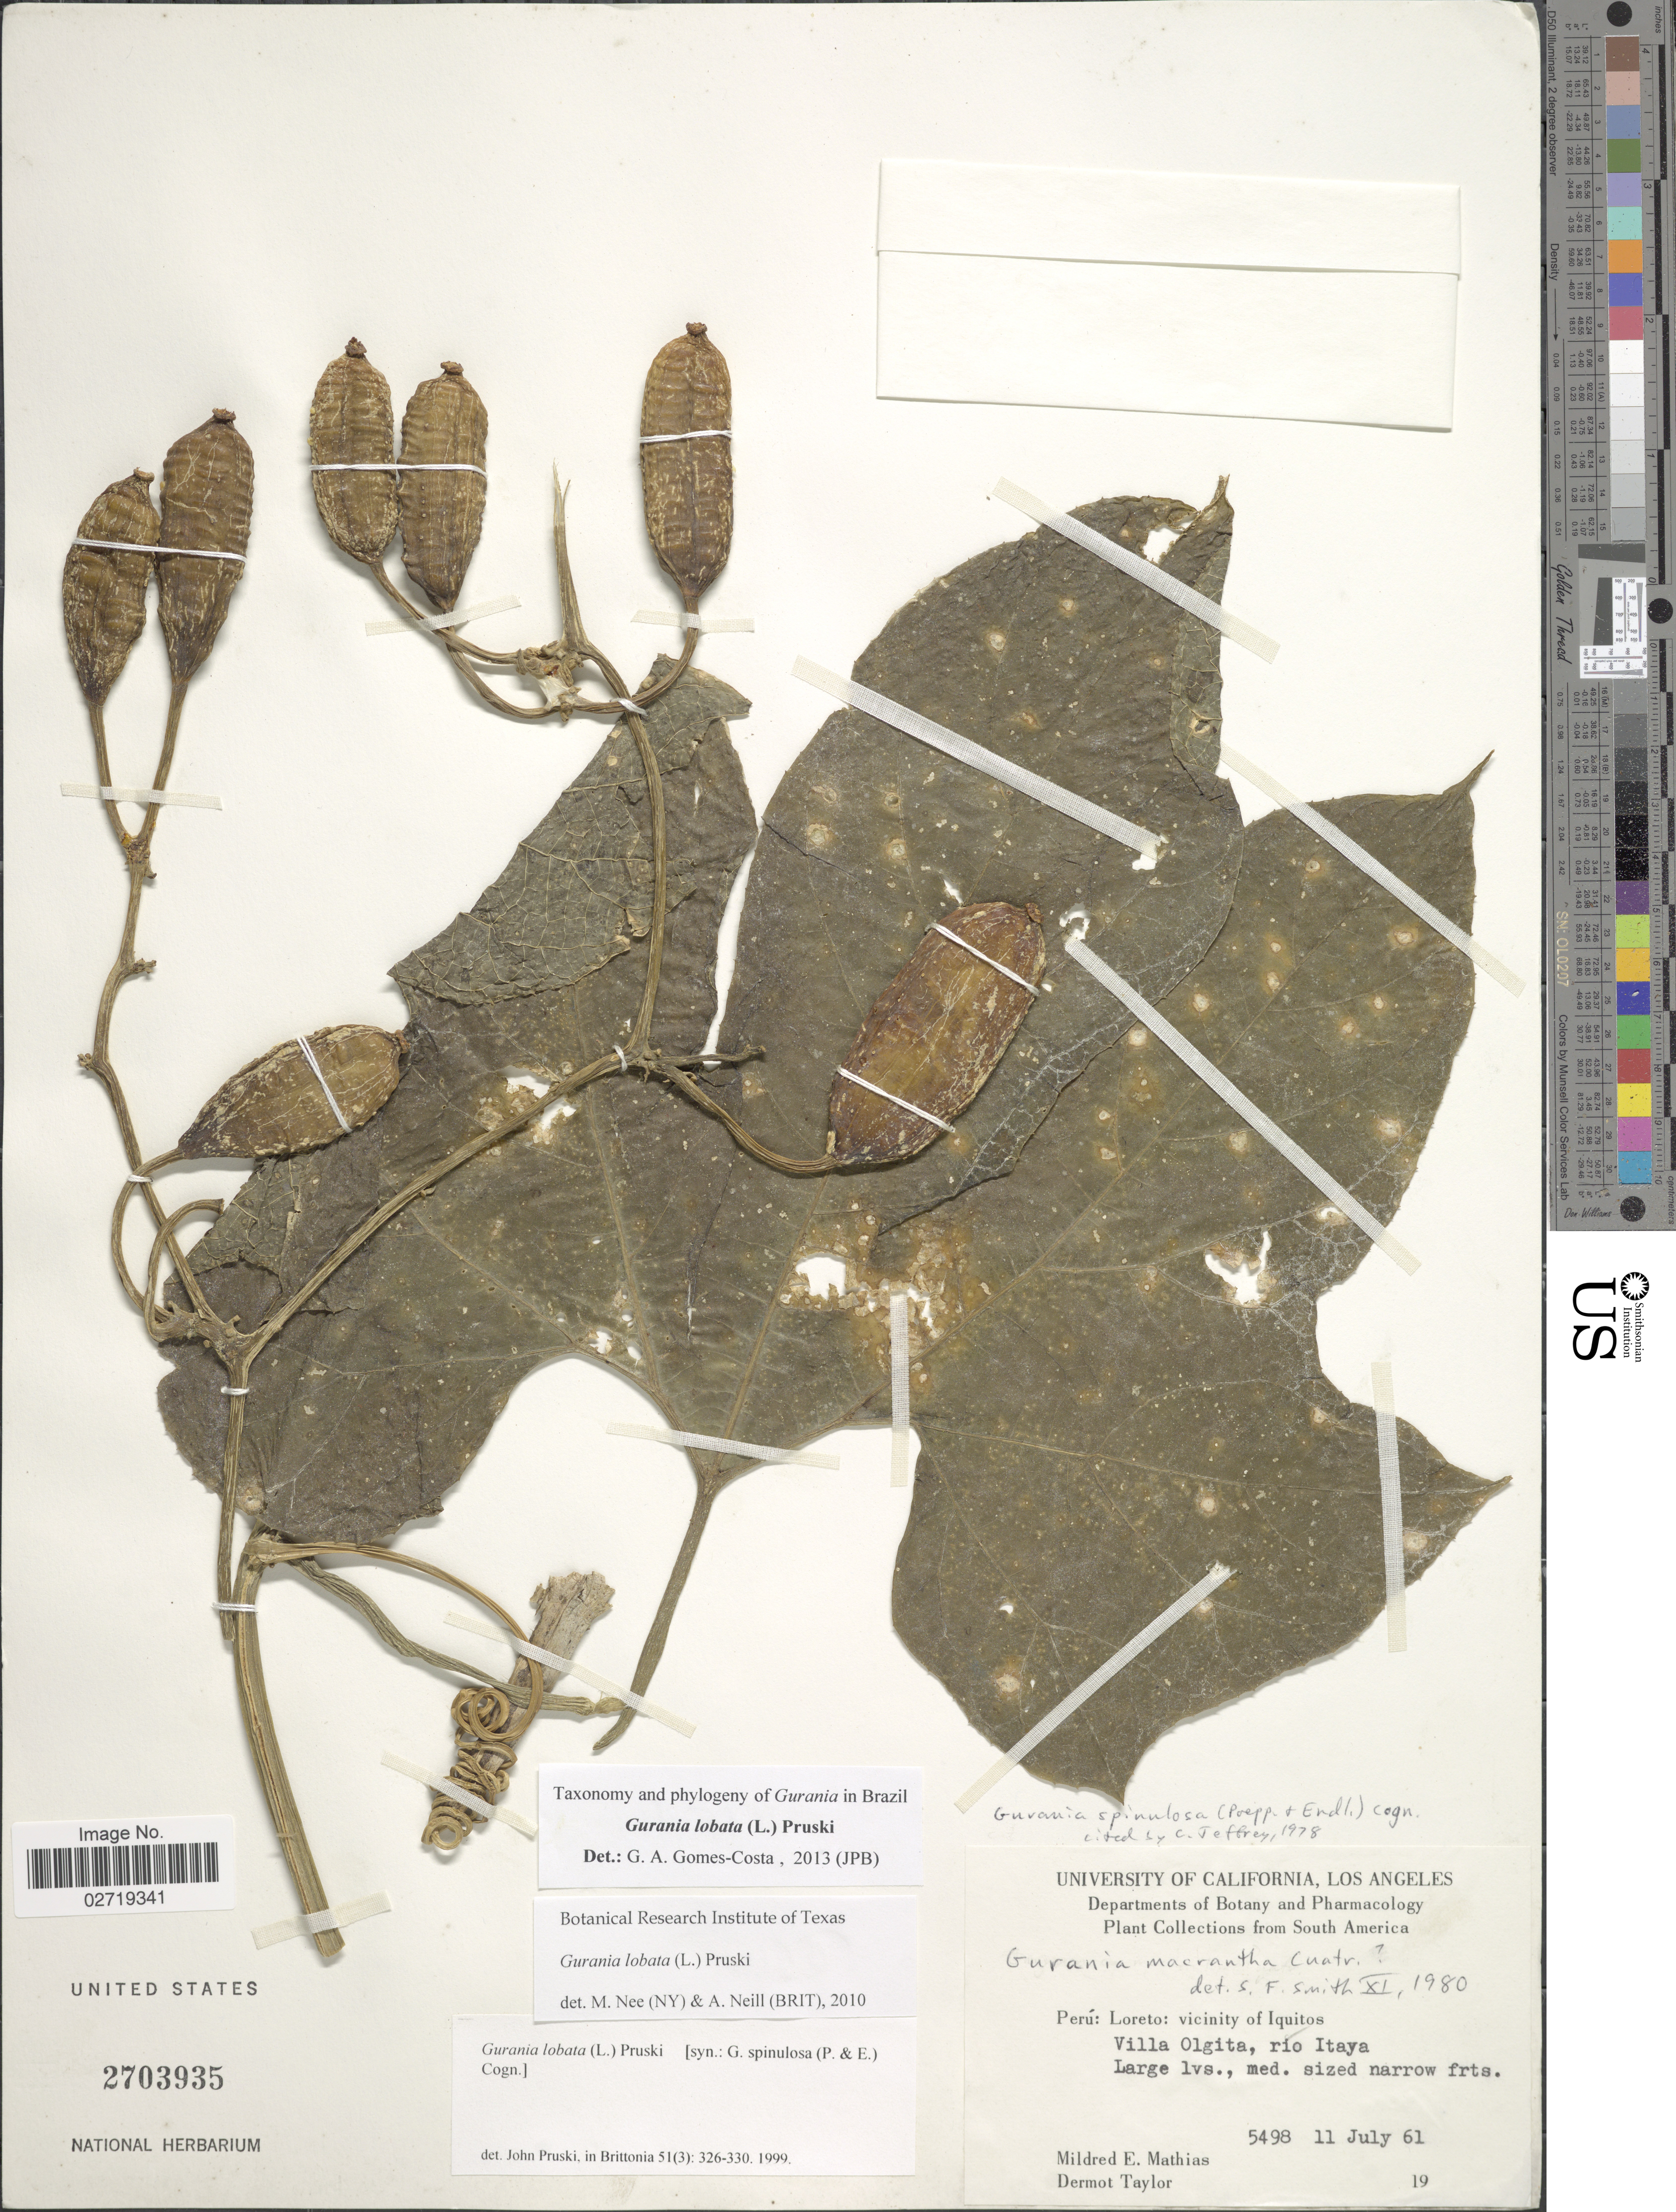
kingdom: Plantae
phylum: Tracheophyta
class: Magnoliopsida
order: Cucurbitales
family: Cucurbitaceae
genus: Gurania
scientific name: Gurania lobata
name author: (L.) Pruski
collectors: M. E. Mathias & D. Taylor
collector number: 5498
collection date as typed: Transcribed d/m/y: 11/7/61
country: Peru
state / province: Loreto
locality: Vicinity of Iquitos, Villa Olgita, rio Itaya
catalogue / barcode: US 2703935